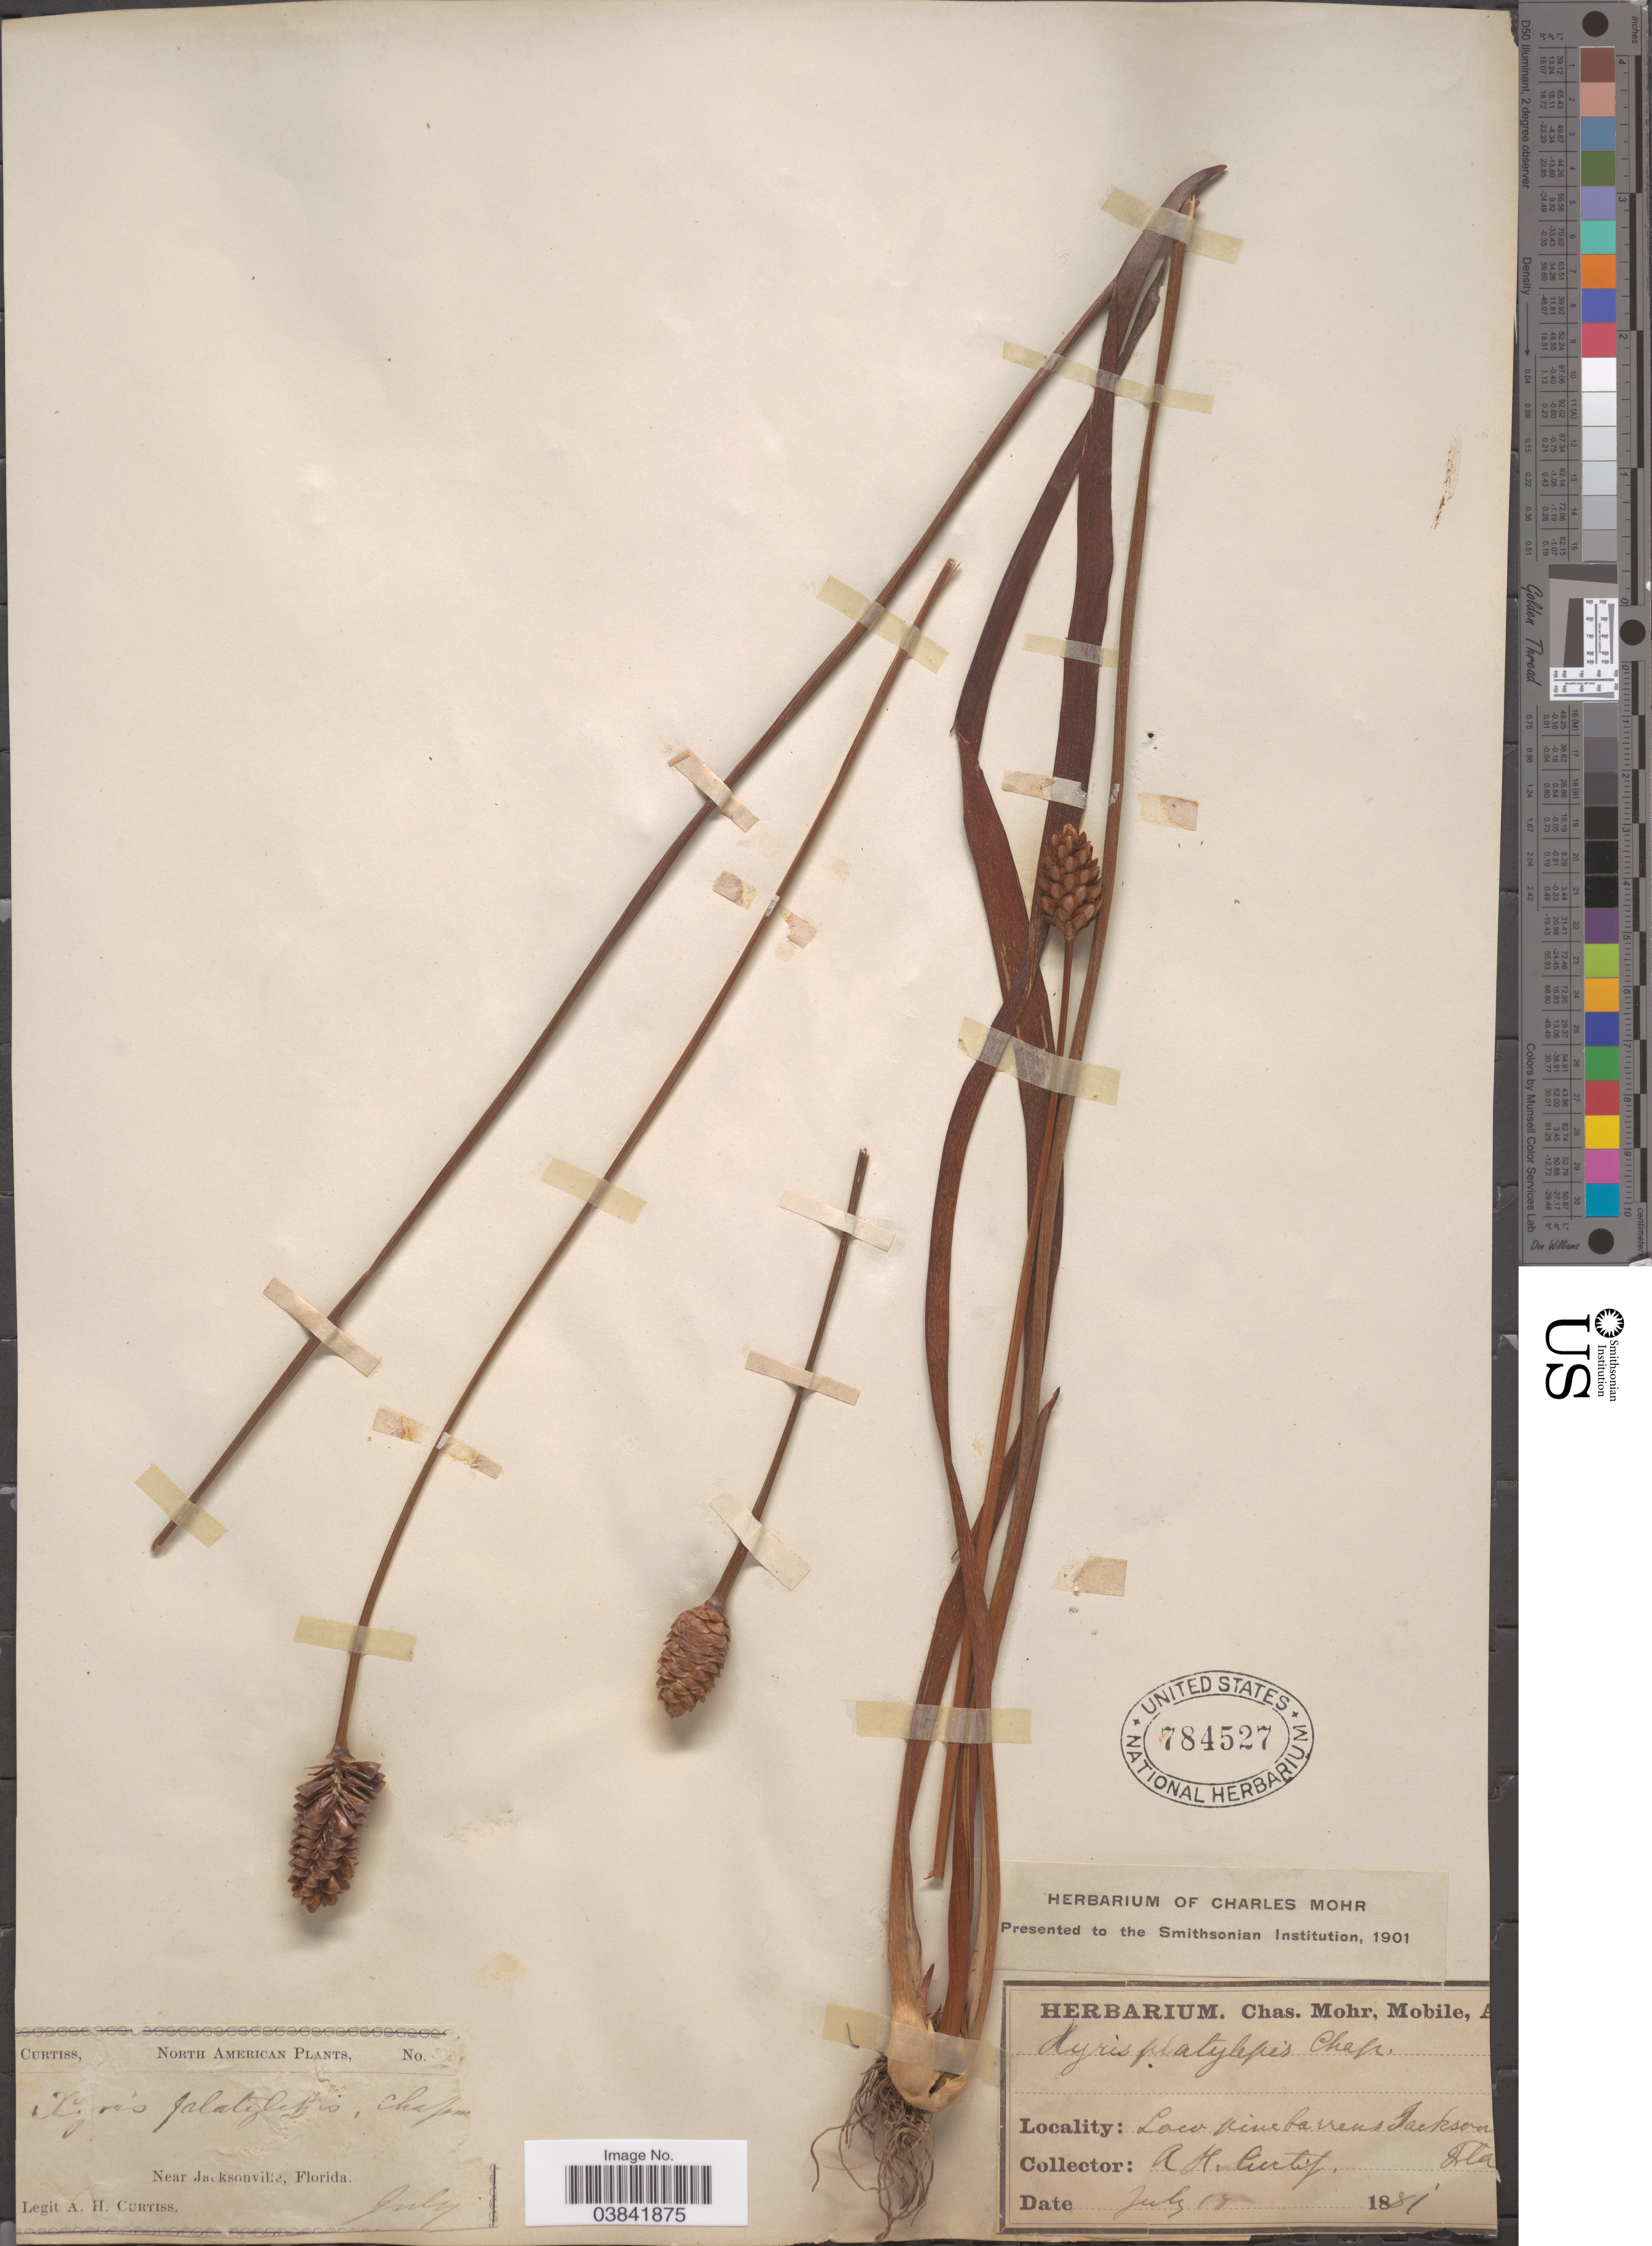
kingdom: Plantae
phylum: Tracheophyta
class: Liliopsida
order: Poales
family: Xyridaceae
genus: Xyris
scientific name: Xyris platylepis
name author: Chapm.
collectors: A. H. Curtiss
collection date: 1881-07-18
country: United States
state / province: Florida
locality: Low pine barrens Jacksonville.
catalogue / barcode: US 784527